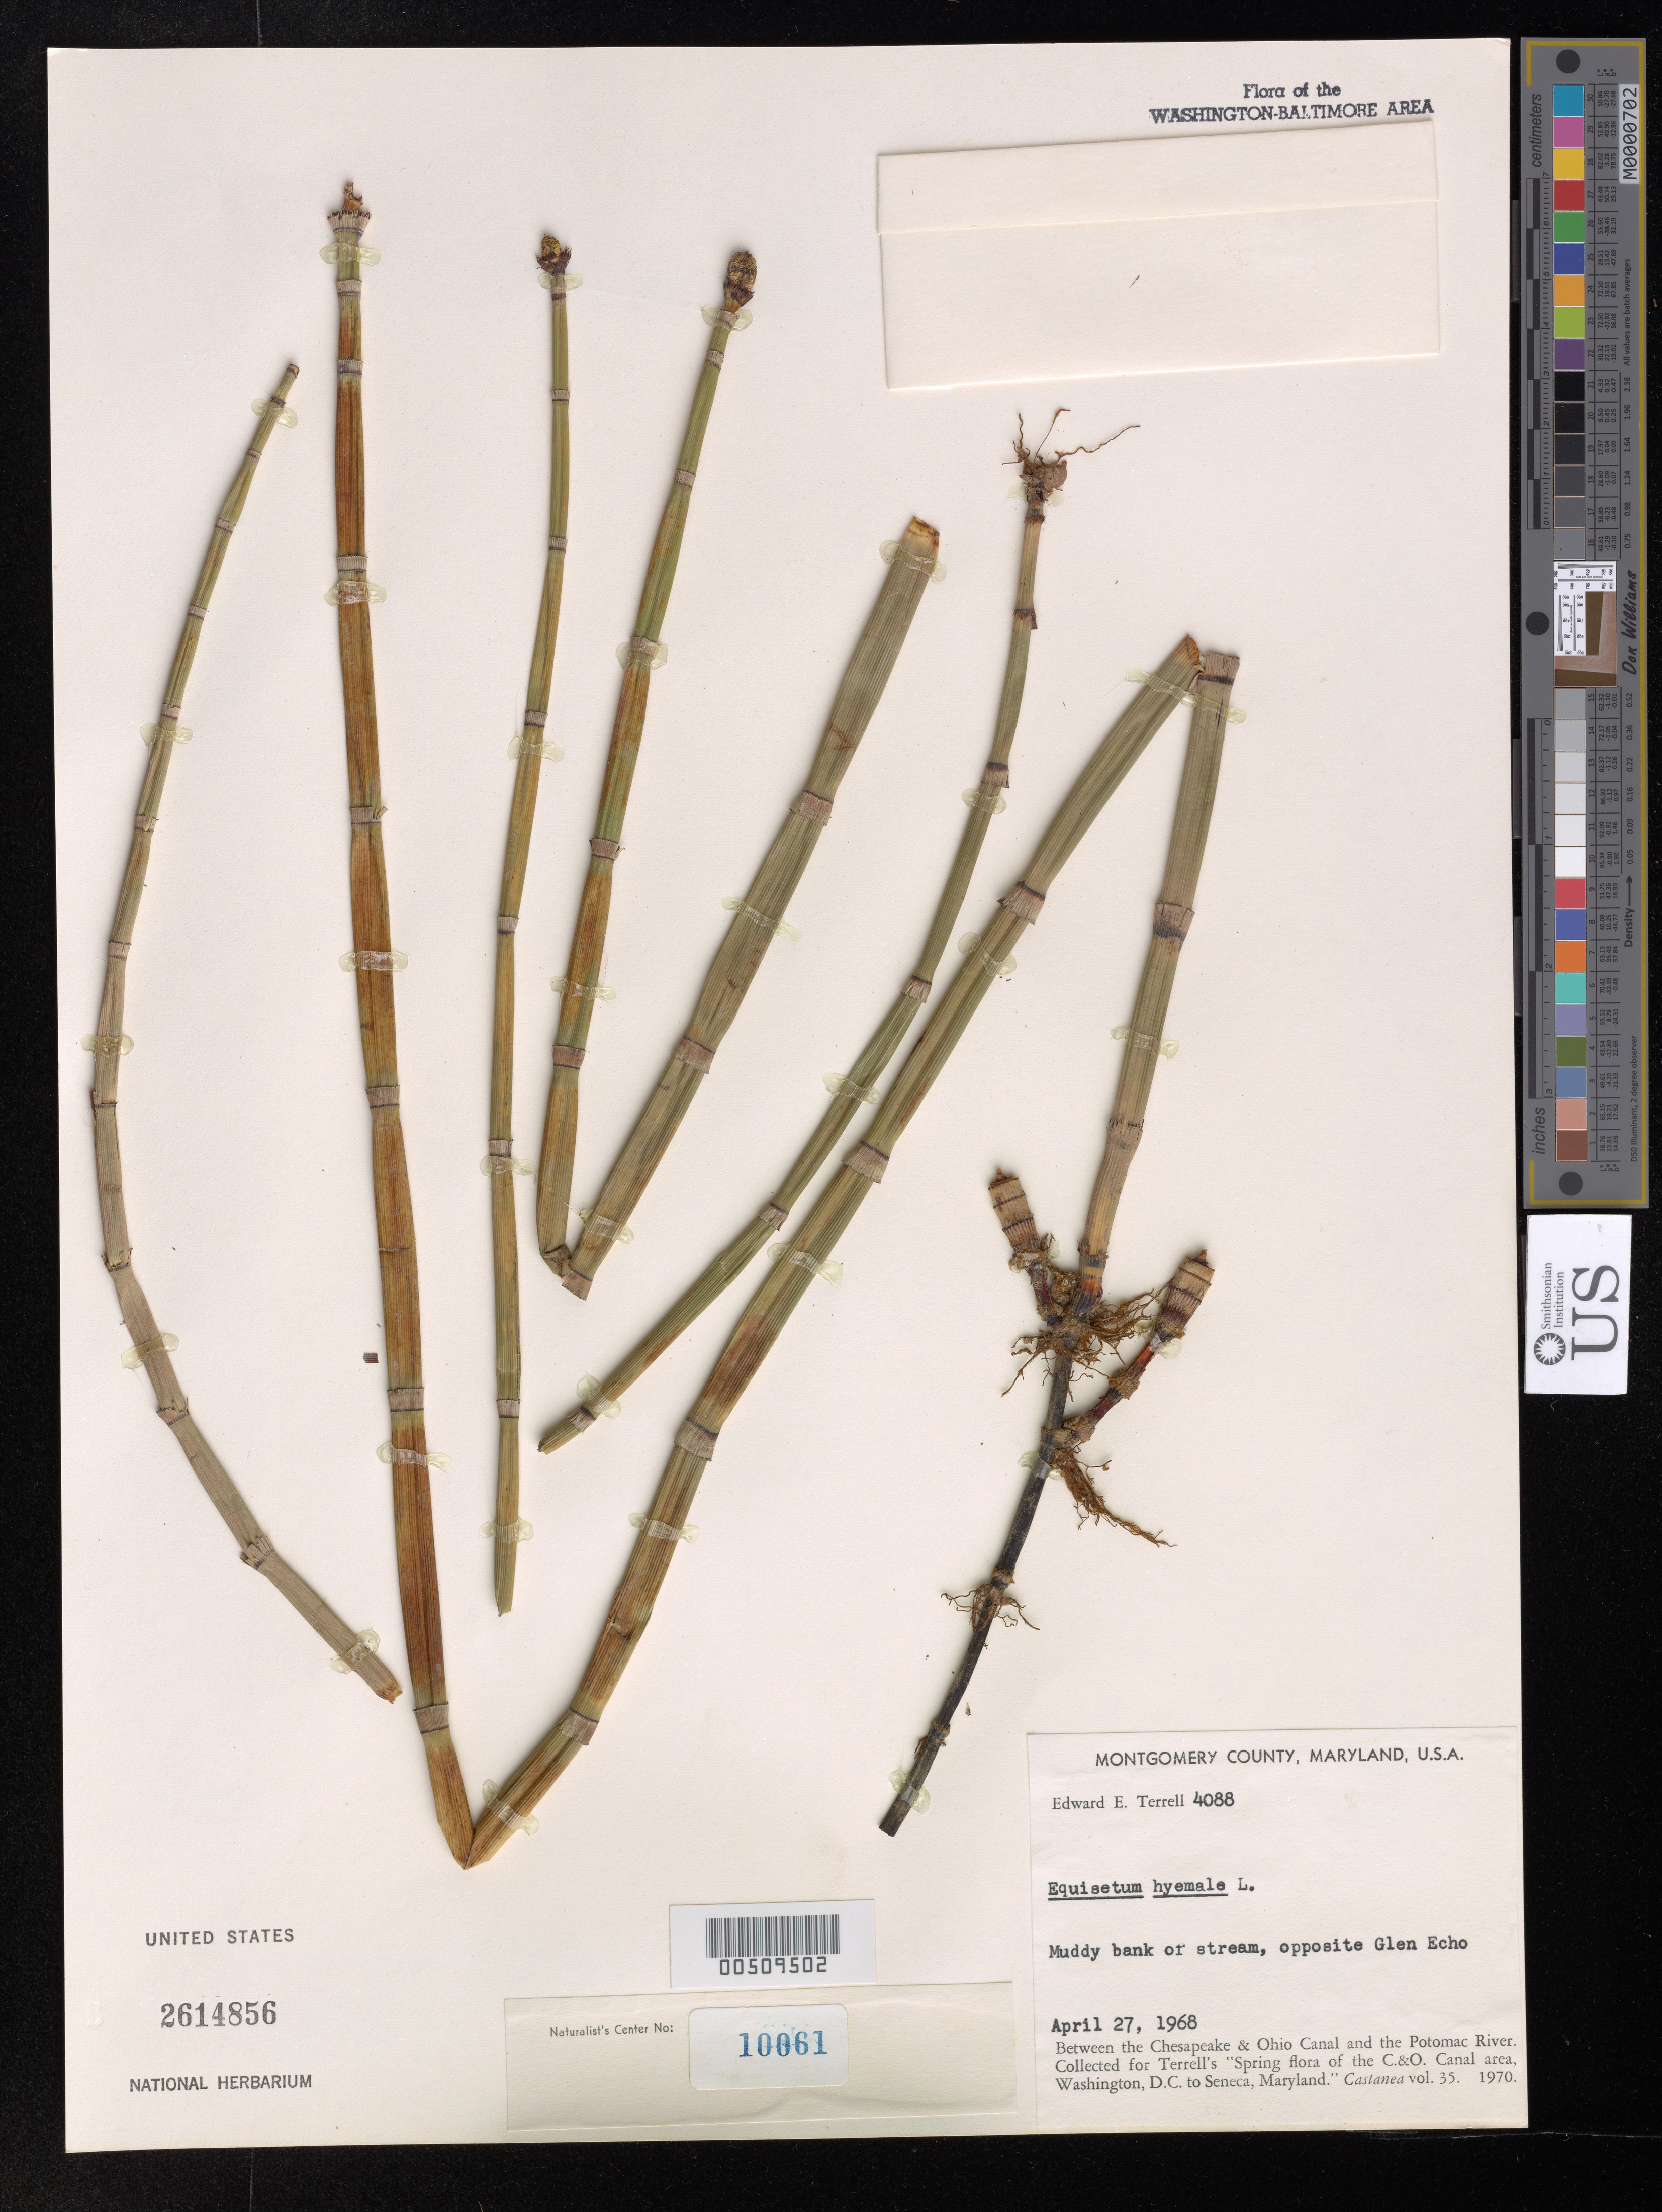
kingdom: Plantae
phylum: Tracheophyta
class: Polypodiopsida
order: Equisetales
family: Equisetaceae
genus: Equisetum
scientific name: Equisetum hyemale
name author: L.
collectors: E. E. Terrell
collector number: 4088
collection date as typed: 27 Apr 1968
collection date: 1968-04-27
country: United States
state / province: Maryland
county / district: Montgomery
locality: between Potomac River and C & O Canal, Glen Echo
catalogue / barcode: US 2614856